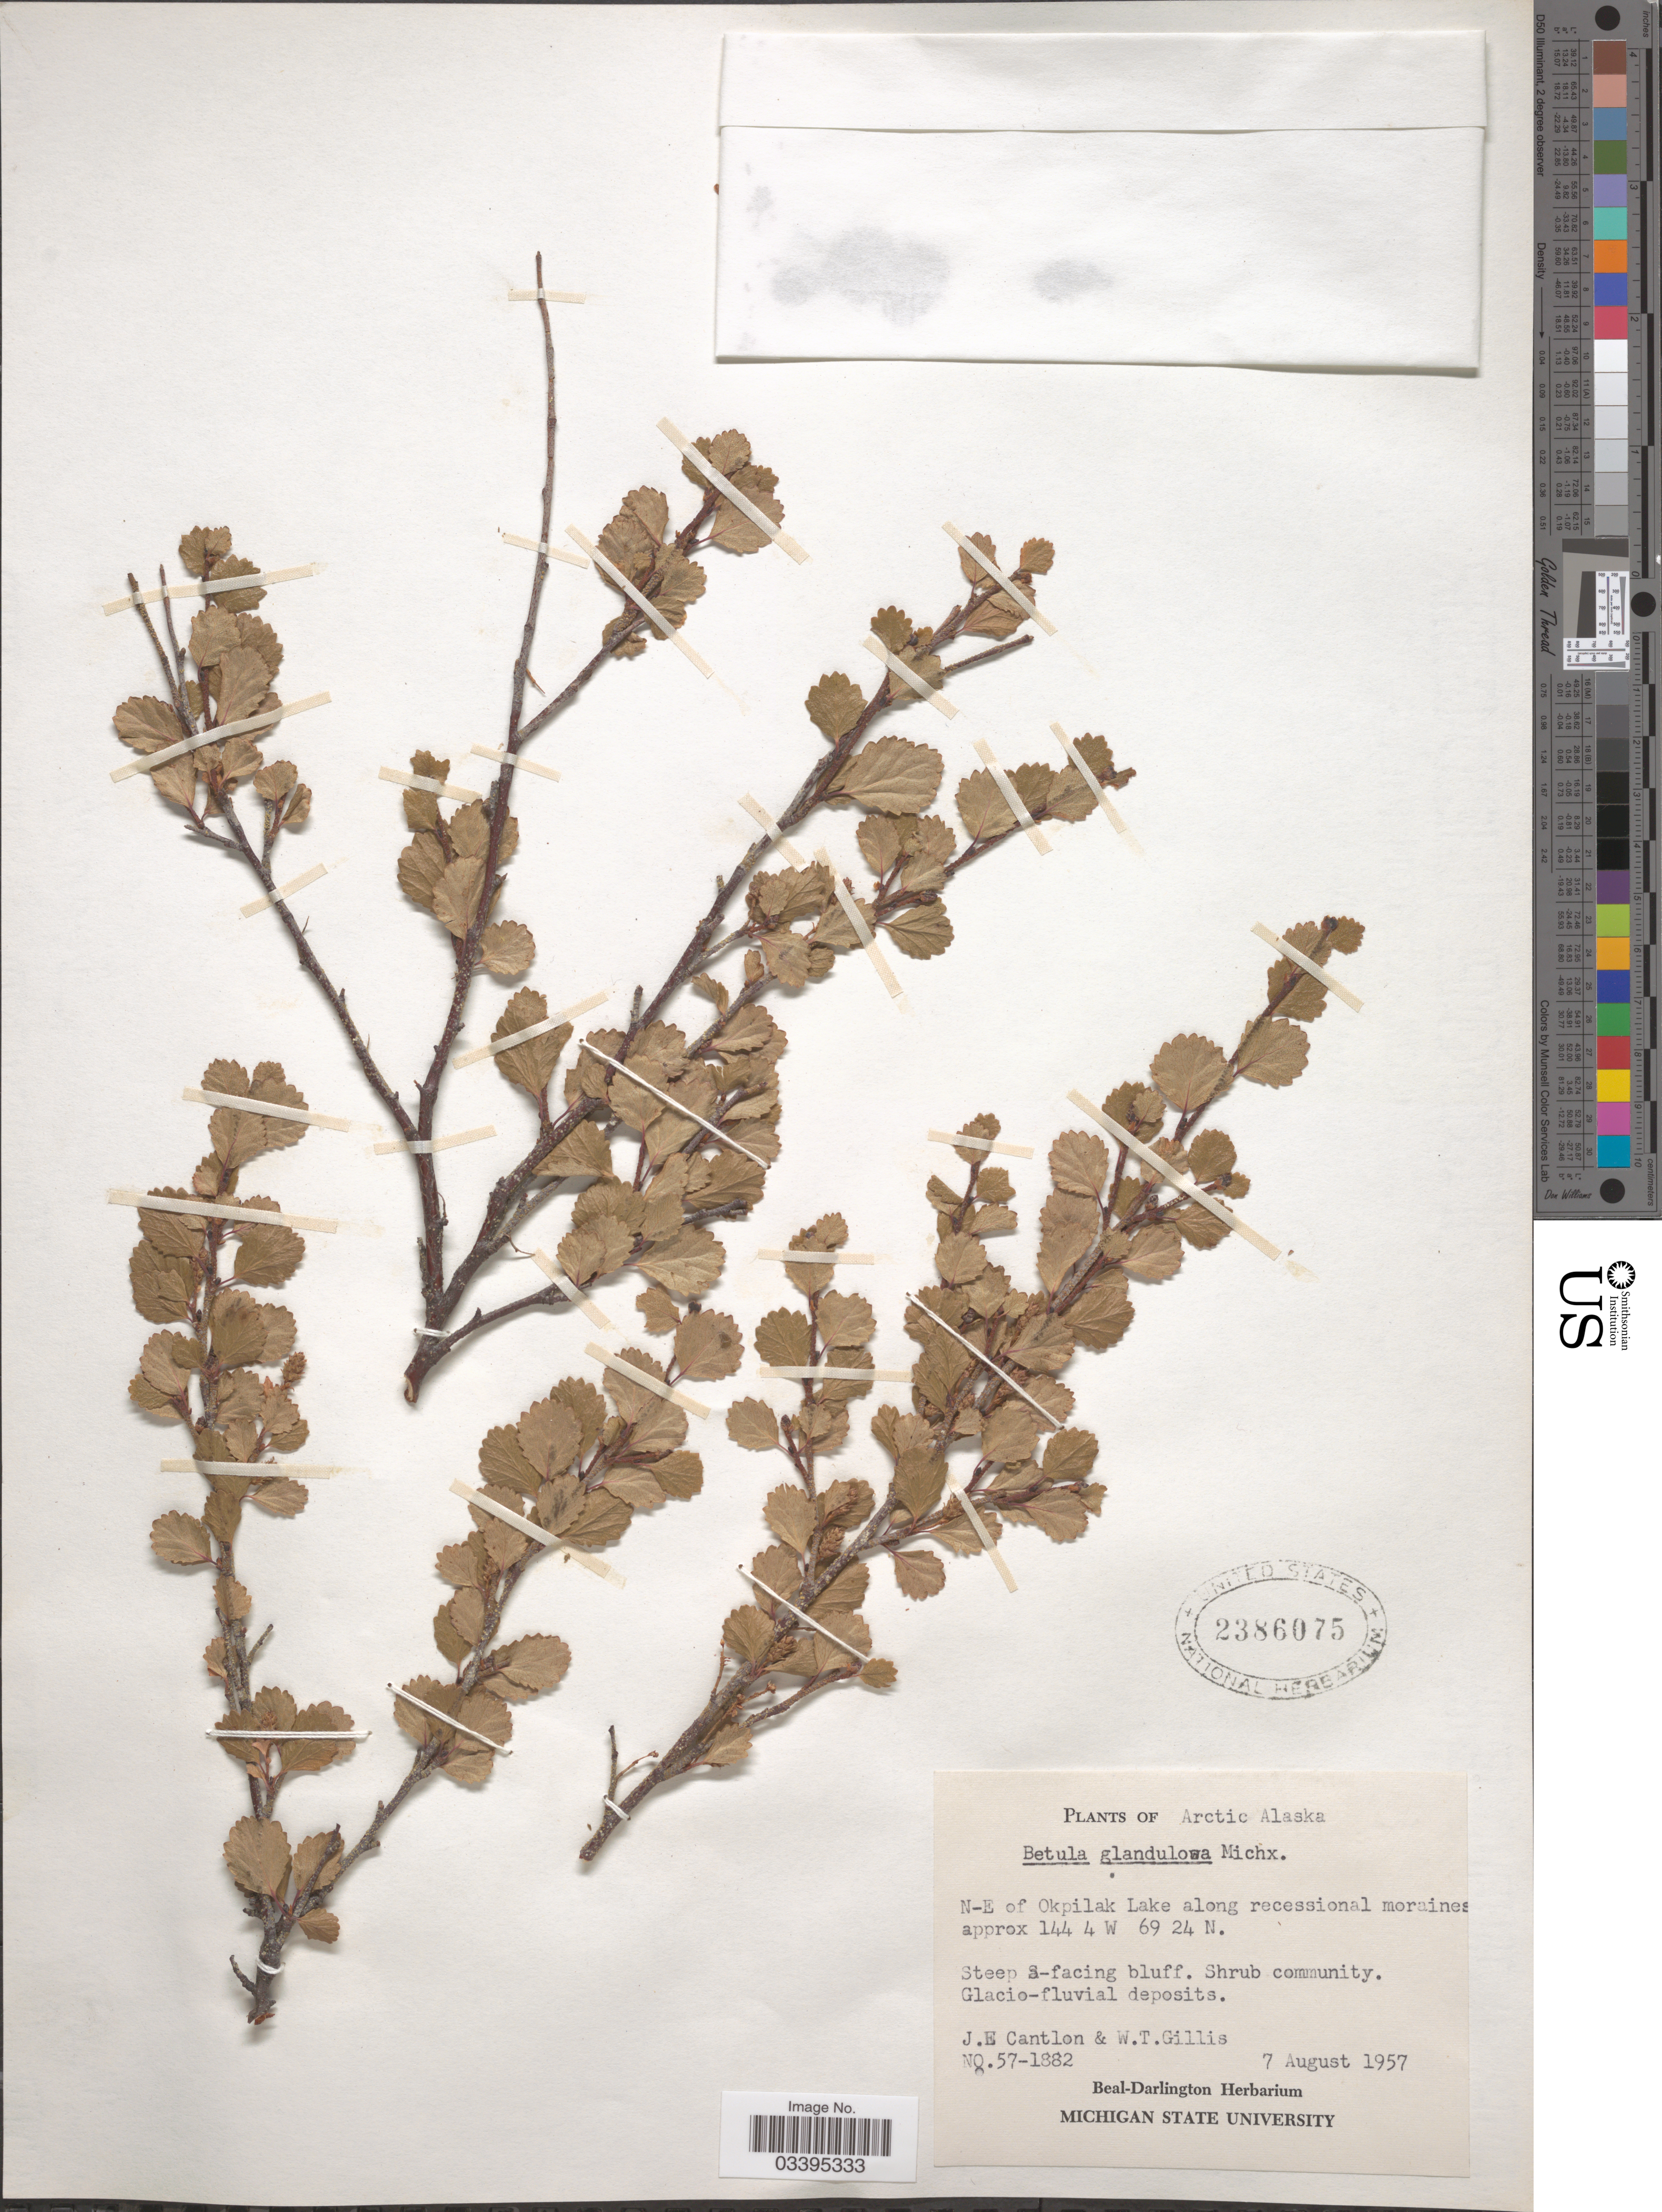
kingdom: Plantae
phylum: Tracheophyta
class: Magnoliopsida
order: Fagales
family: Betulaceae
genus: Betula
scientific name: Betula glandulosa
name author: Michx.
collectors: J. Cantlon & W. T. Gillis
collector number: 57-1882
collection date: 1957-08-07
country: United States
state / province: Alaska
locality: Arctic Alaska. N-E of Okpilak Lake along recessional moraines. Steep S-facing bluff.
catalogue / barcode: US 2386075